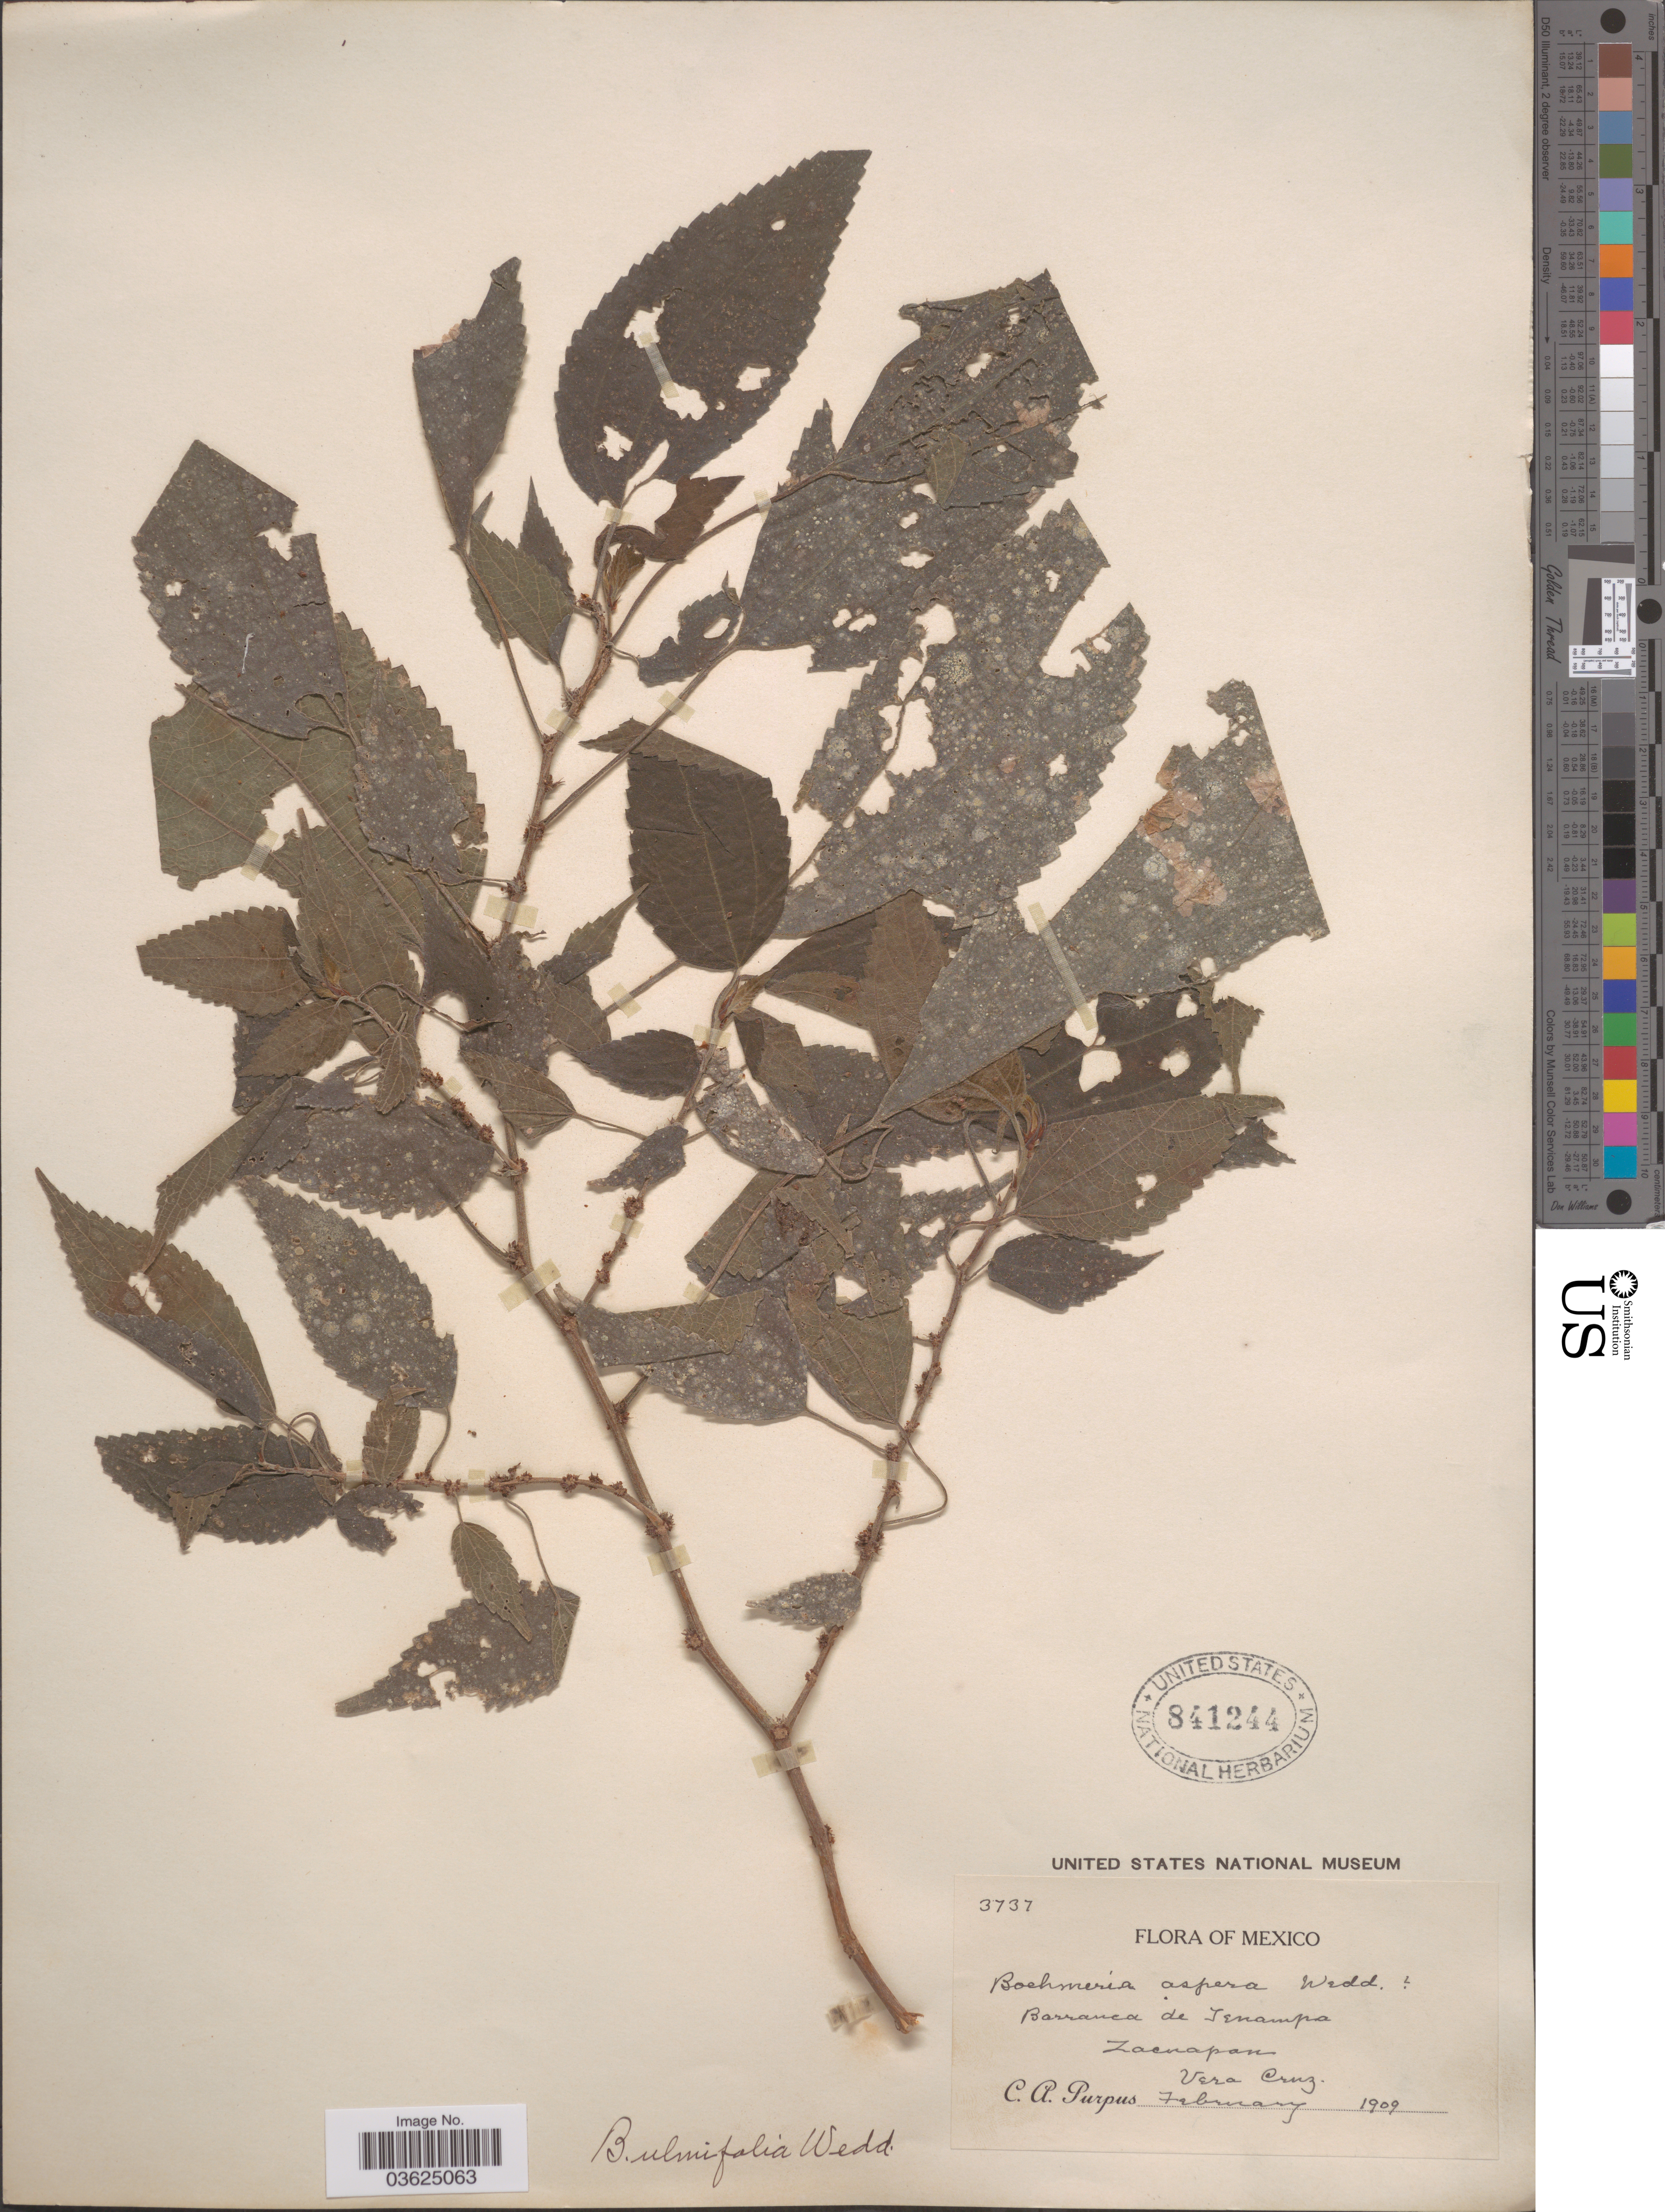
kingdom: Plantae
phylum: Tracheophyta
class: Magnoliopsida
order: Rosales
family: Urticaceae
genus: Boehmeria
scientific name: Boehmeria ulmifolia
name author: Wedd.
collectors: C. A. Purpus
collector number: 3737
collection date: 1909-02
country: Mexico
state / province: Veracruz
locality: Barranca de Tenampa. Zacuapan. Vera Cruz.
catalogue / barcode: US 841244